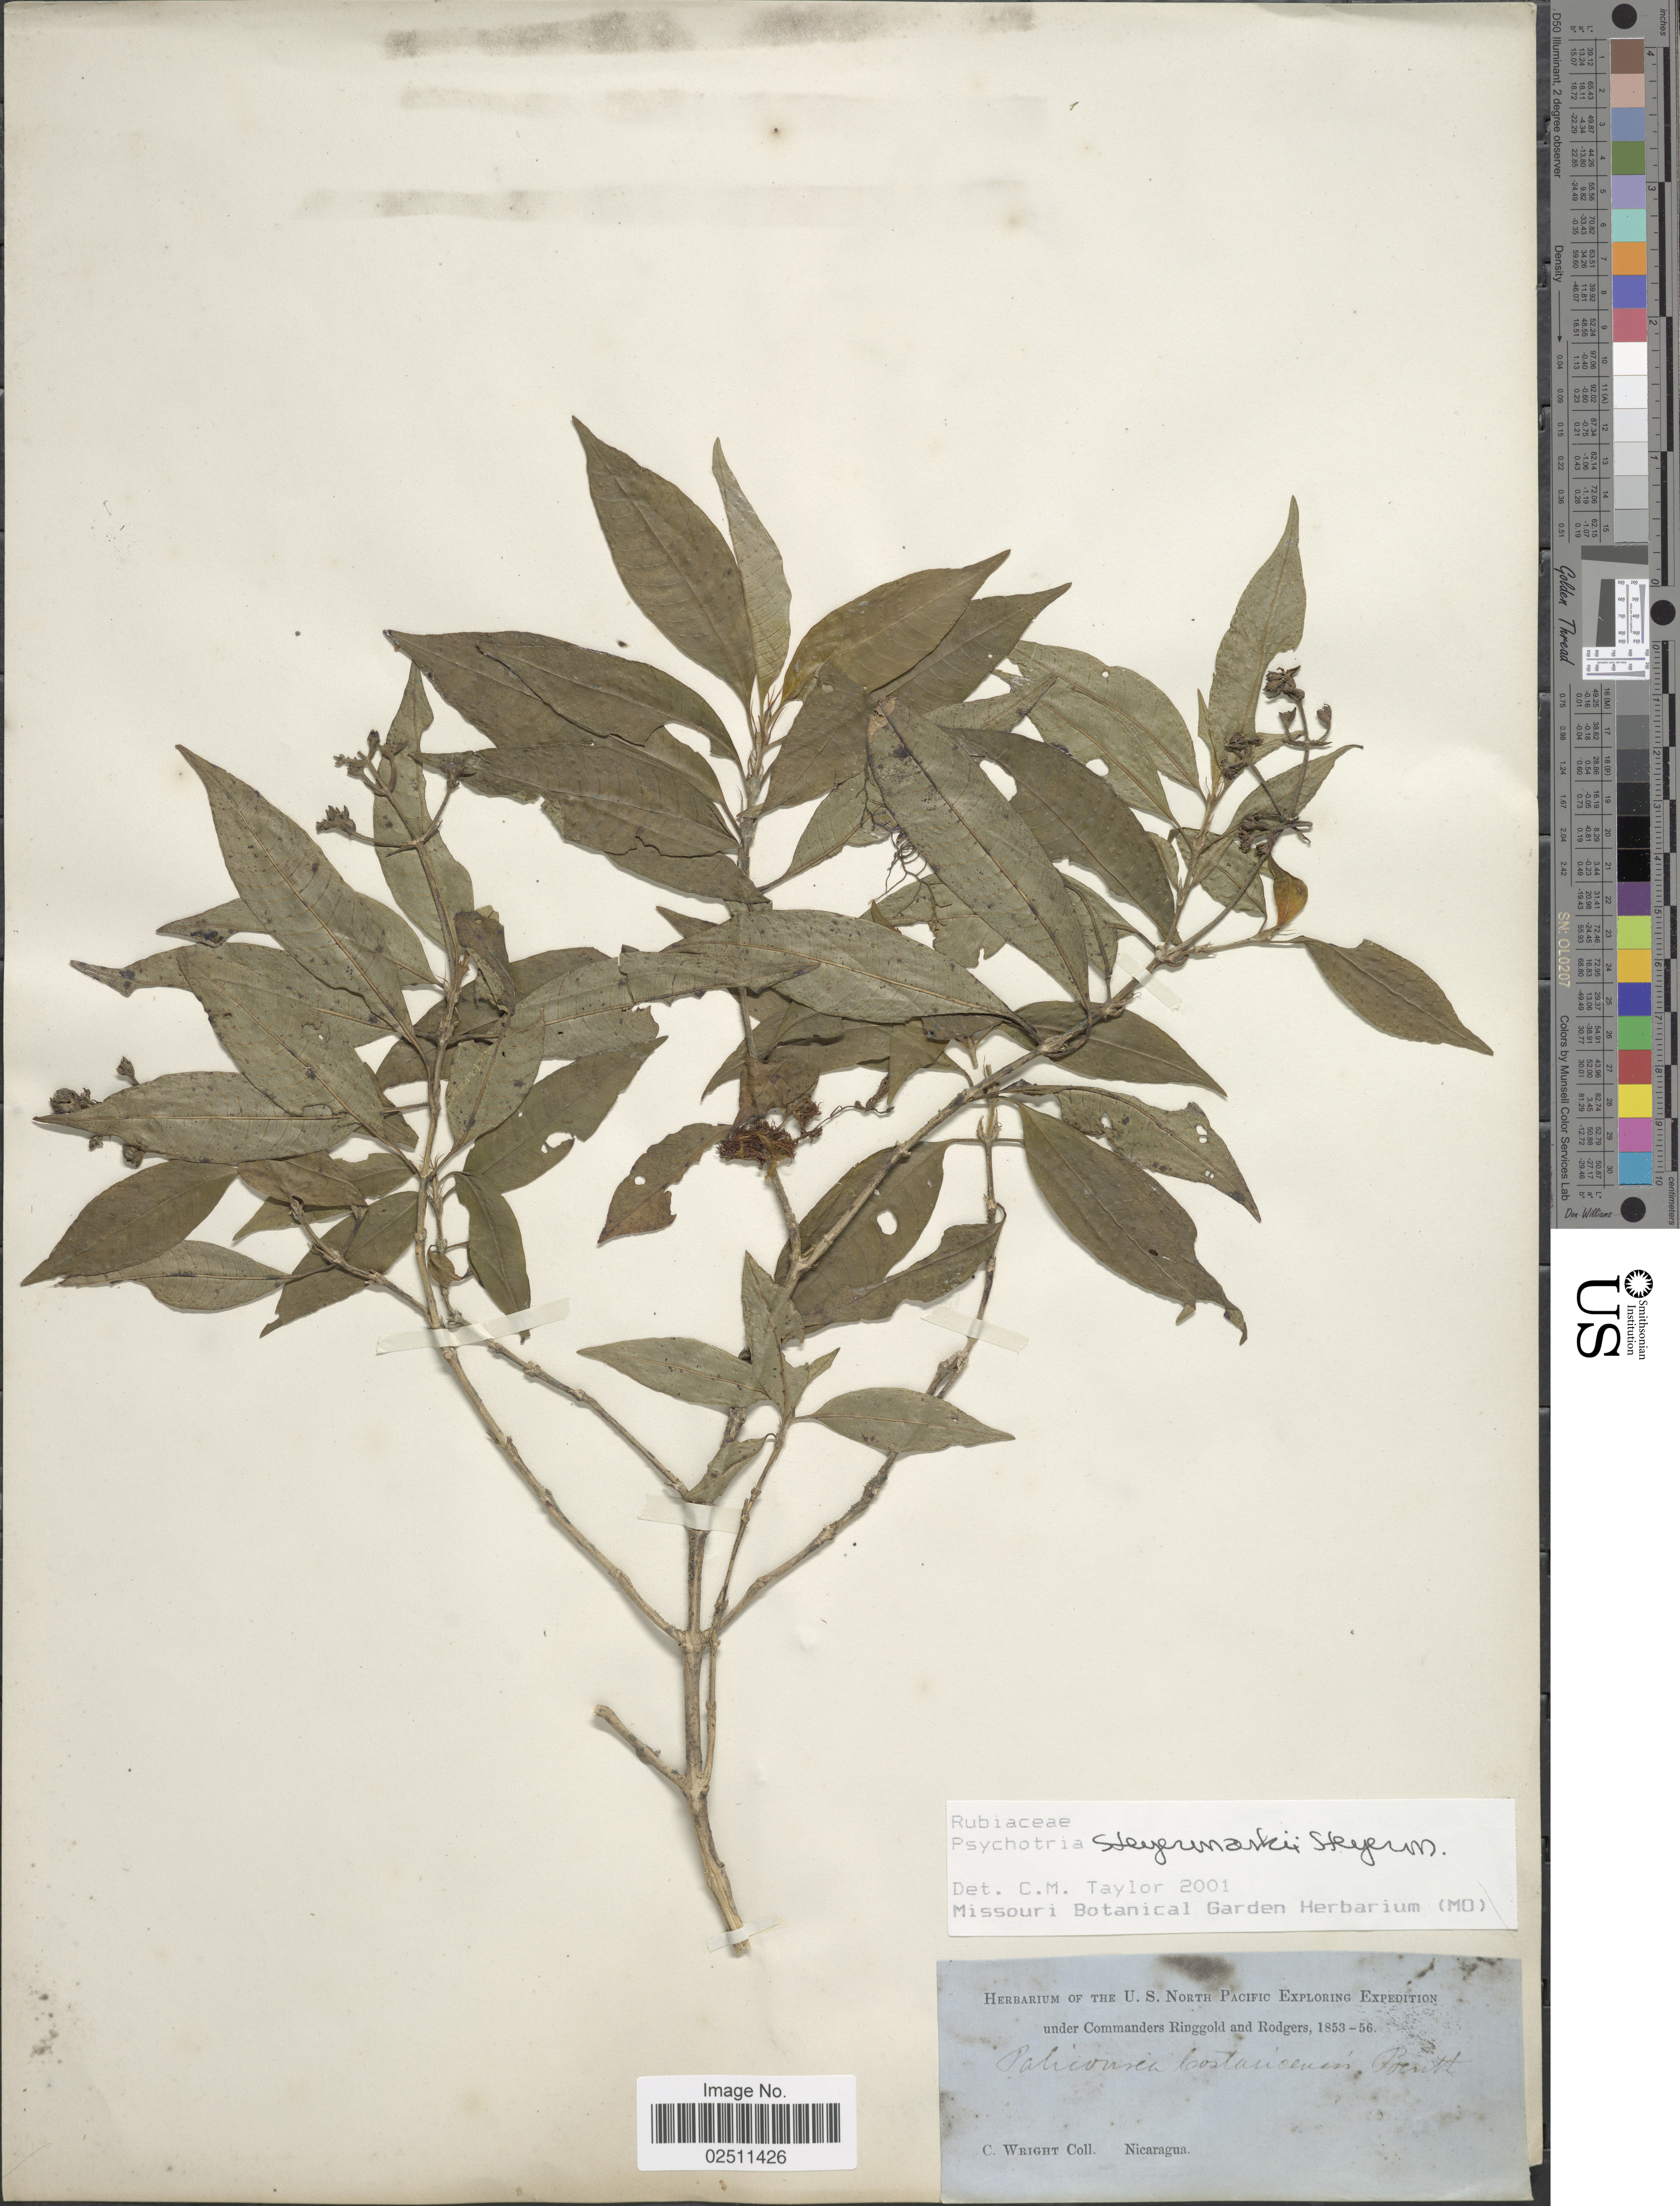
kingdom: Plantae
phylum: Tracheophyta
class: Magnoliopsida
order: Gentianales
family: Rubiaceae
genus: Psychotria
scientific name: Psychotria steyermarkii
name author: Standl.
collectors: C. Wright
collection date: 1853/1856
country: Nicaragua